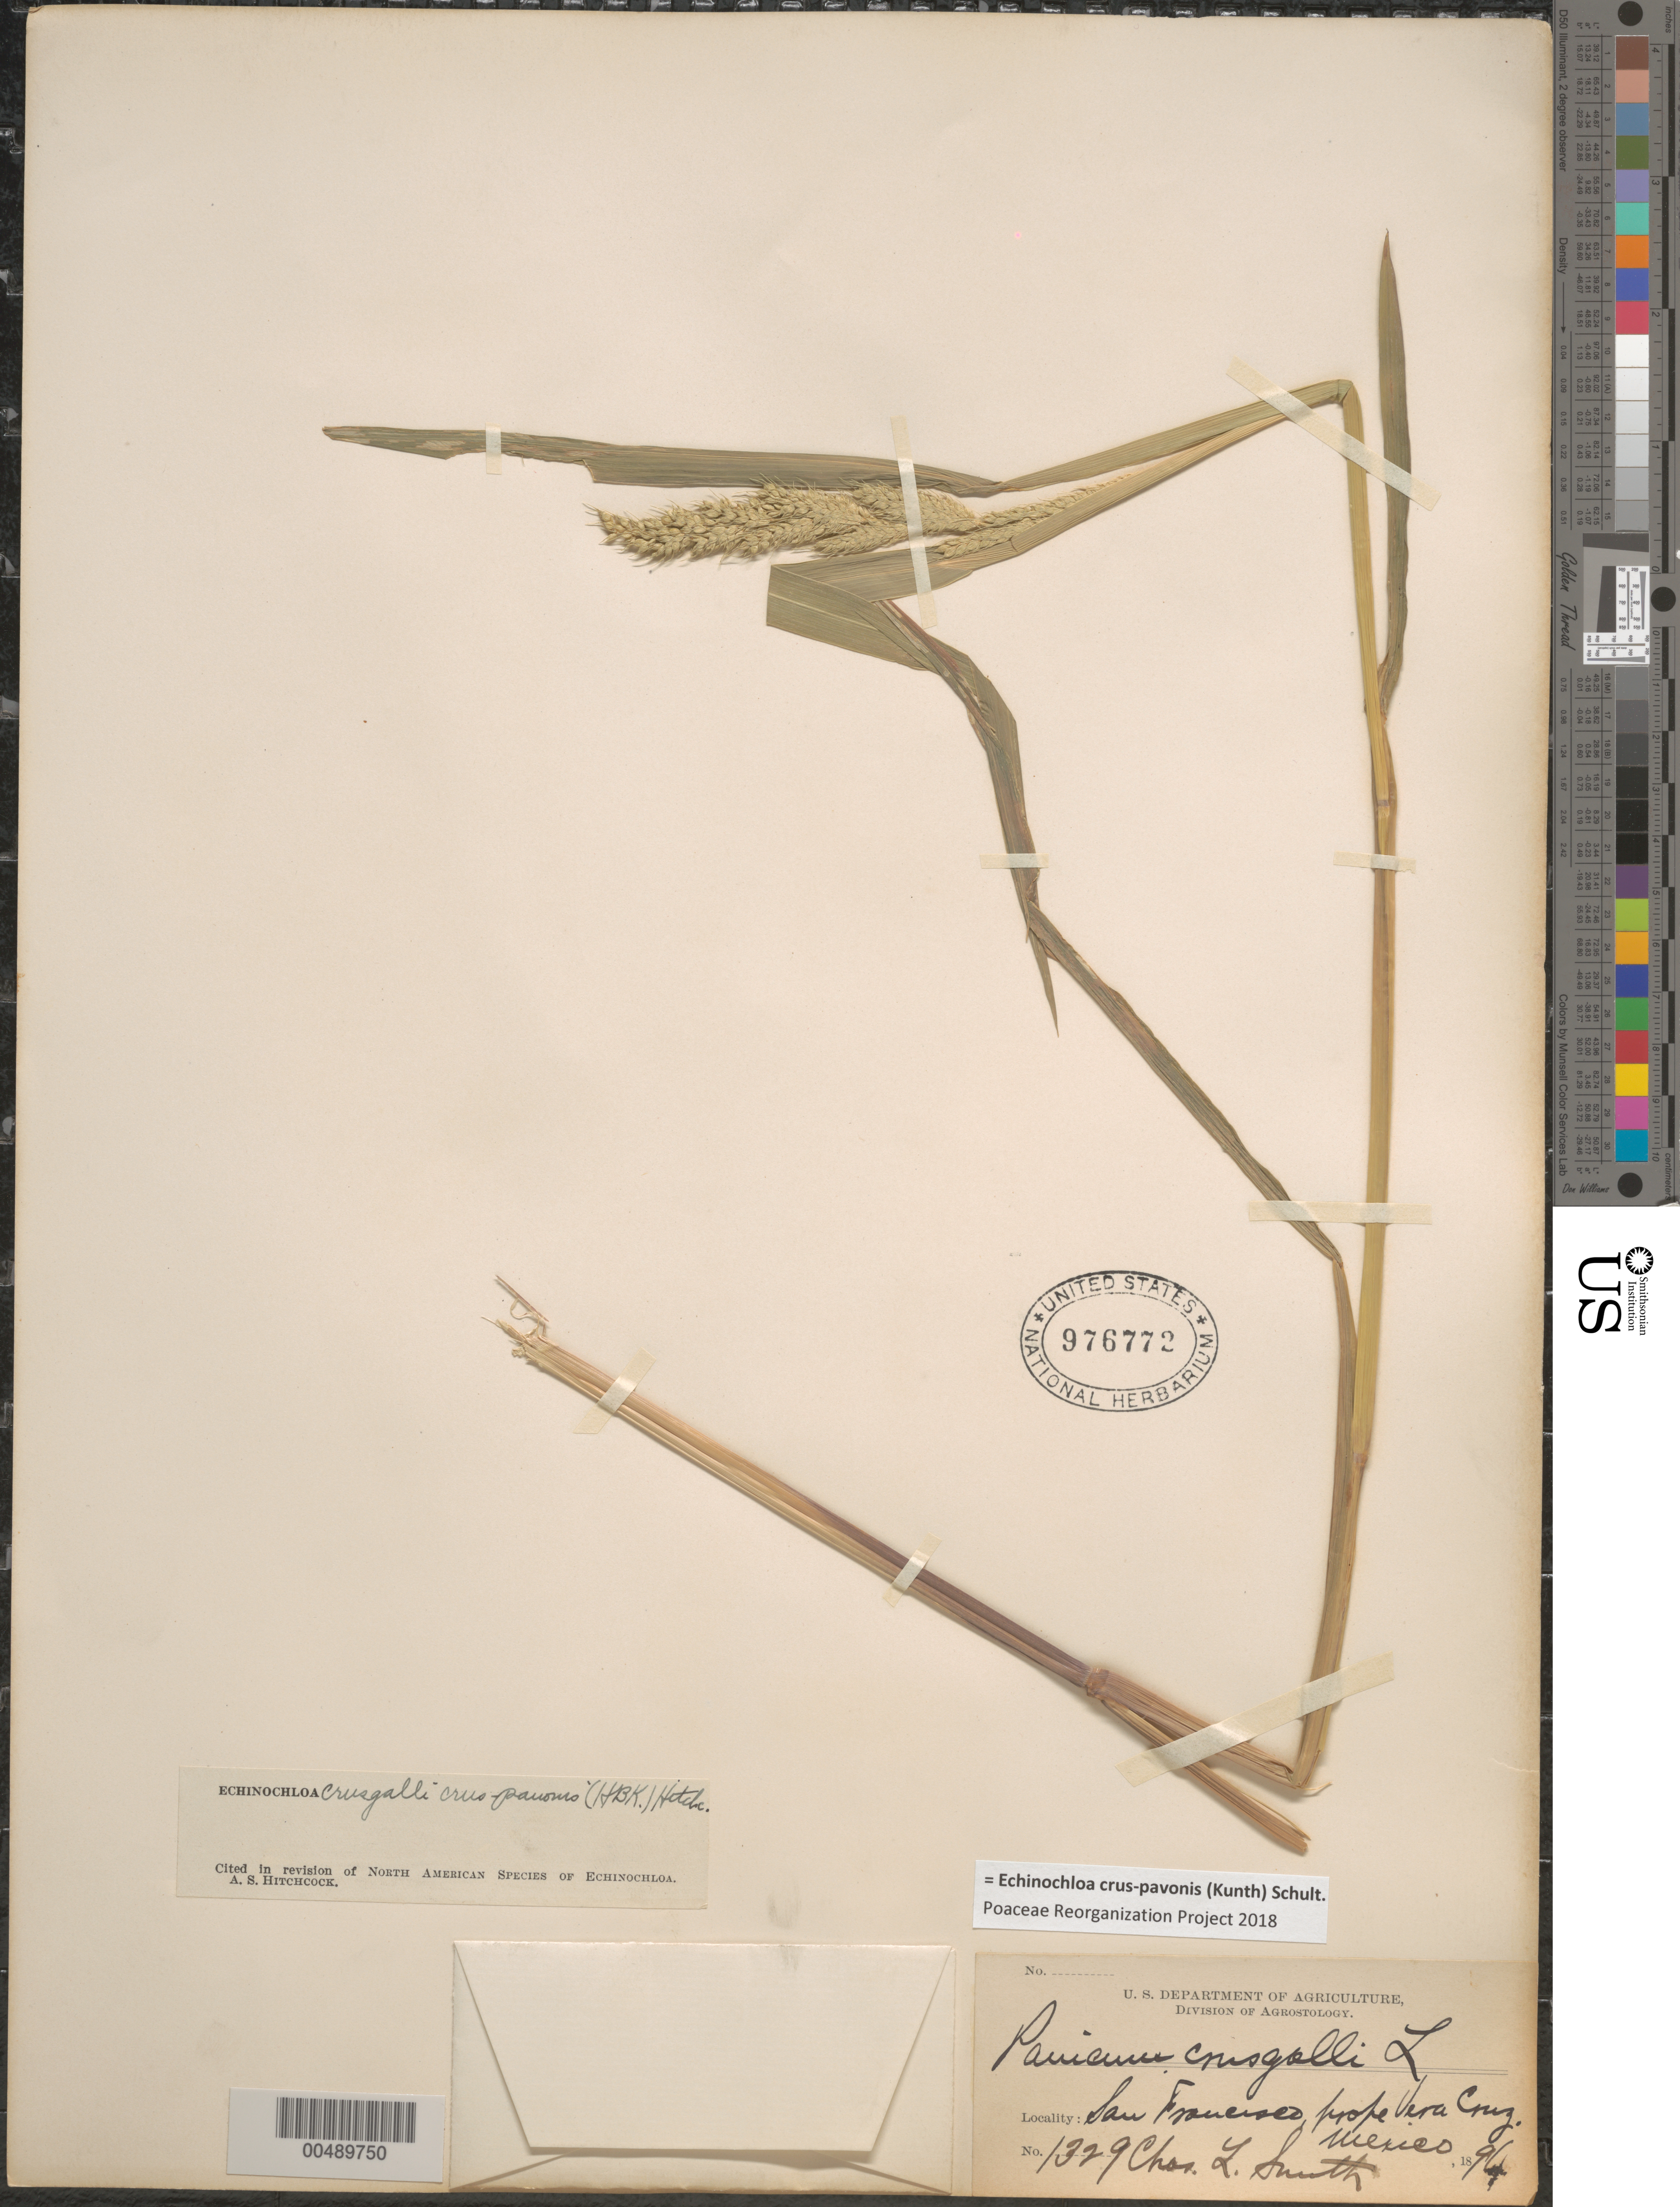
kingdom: Plantae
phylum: Tracheophyta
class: Liliopsida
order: Poales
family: Poaceae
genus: Echinochloa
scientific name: Echinochloa crus-pavonis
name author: (Kunth) Schult.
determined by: Poaceae Reorganization Project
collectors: C. L. Smith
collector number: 1329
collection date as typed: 1894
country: Mexico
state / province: Veracruz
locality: San Francisco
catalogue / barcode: US 976772